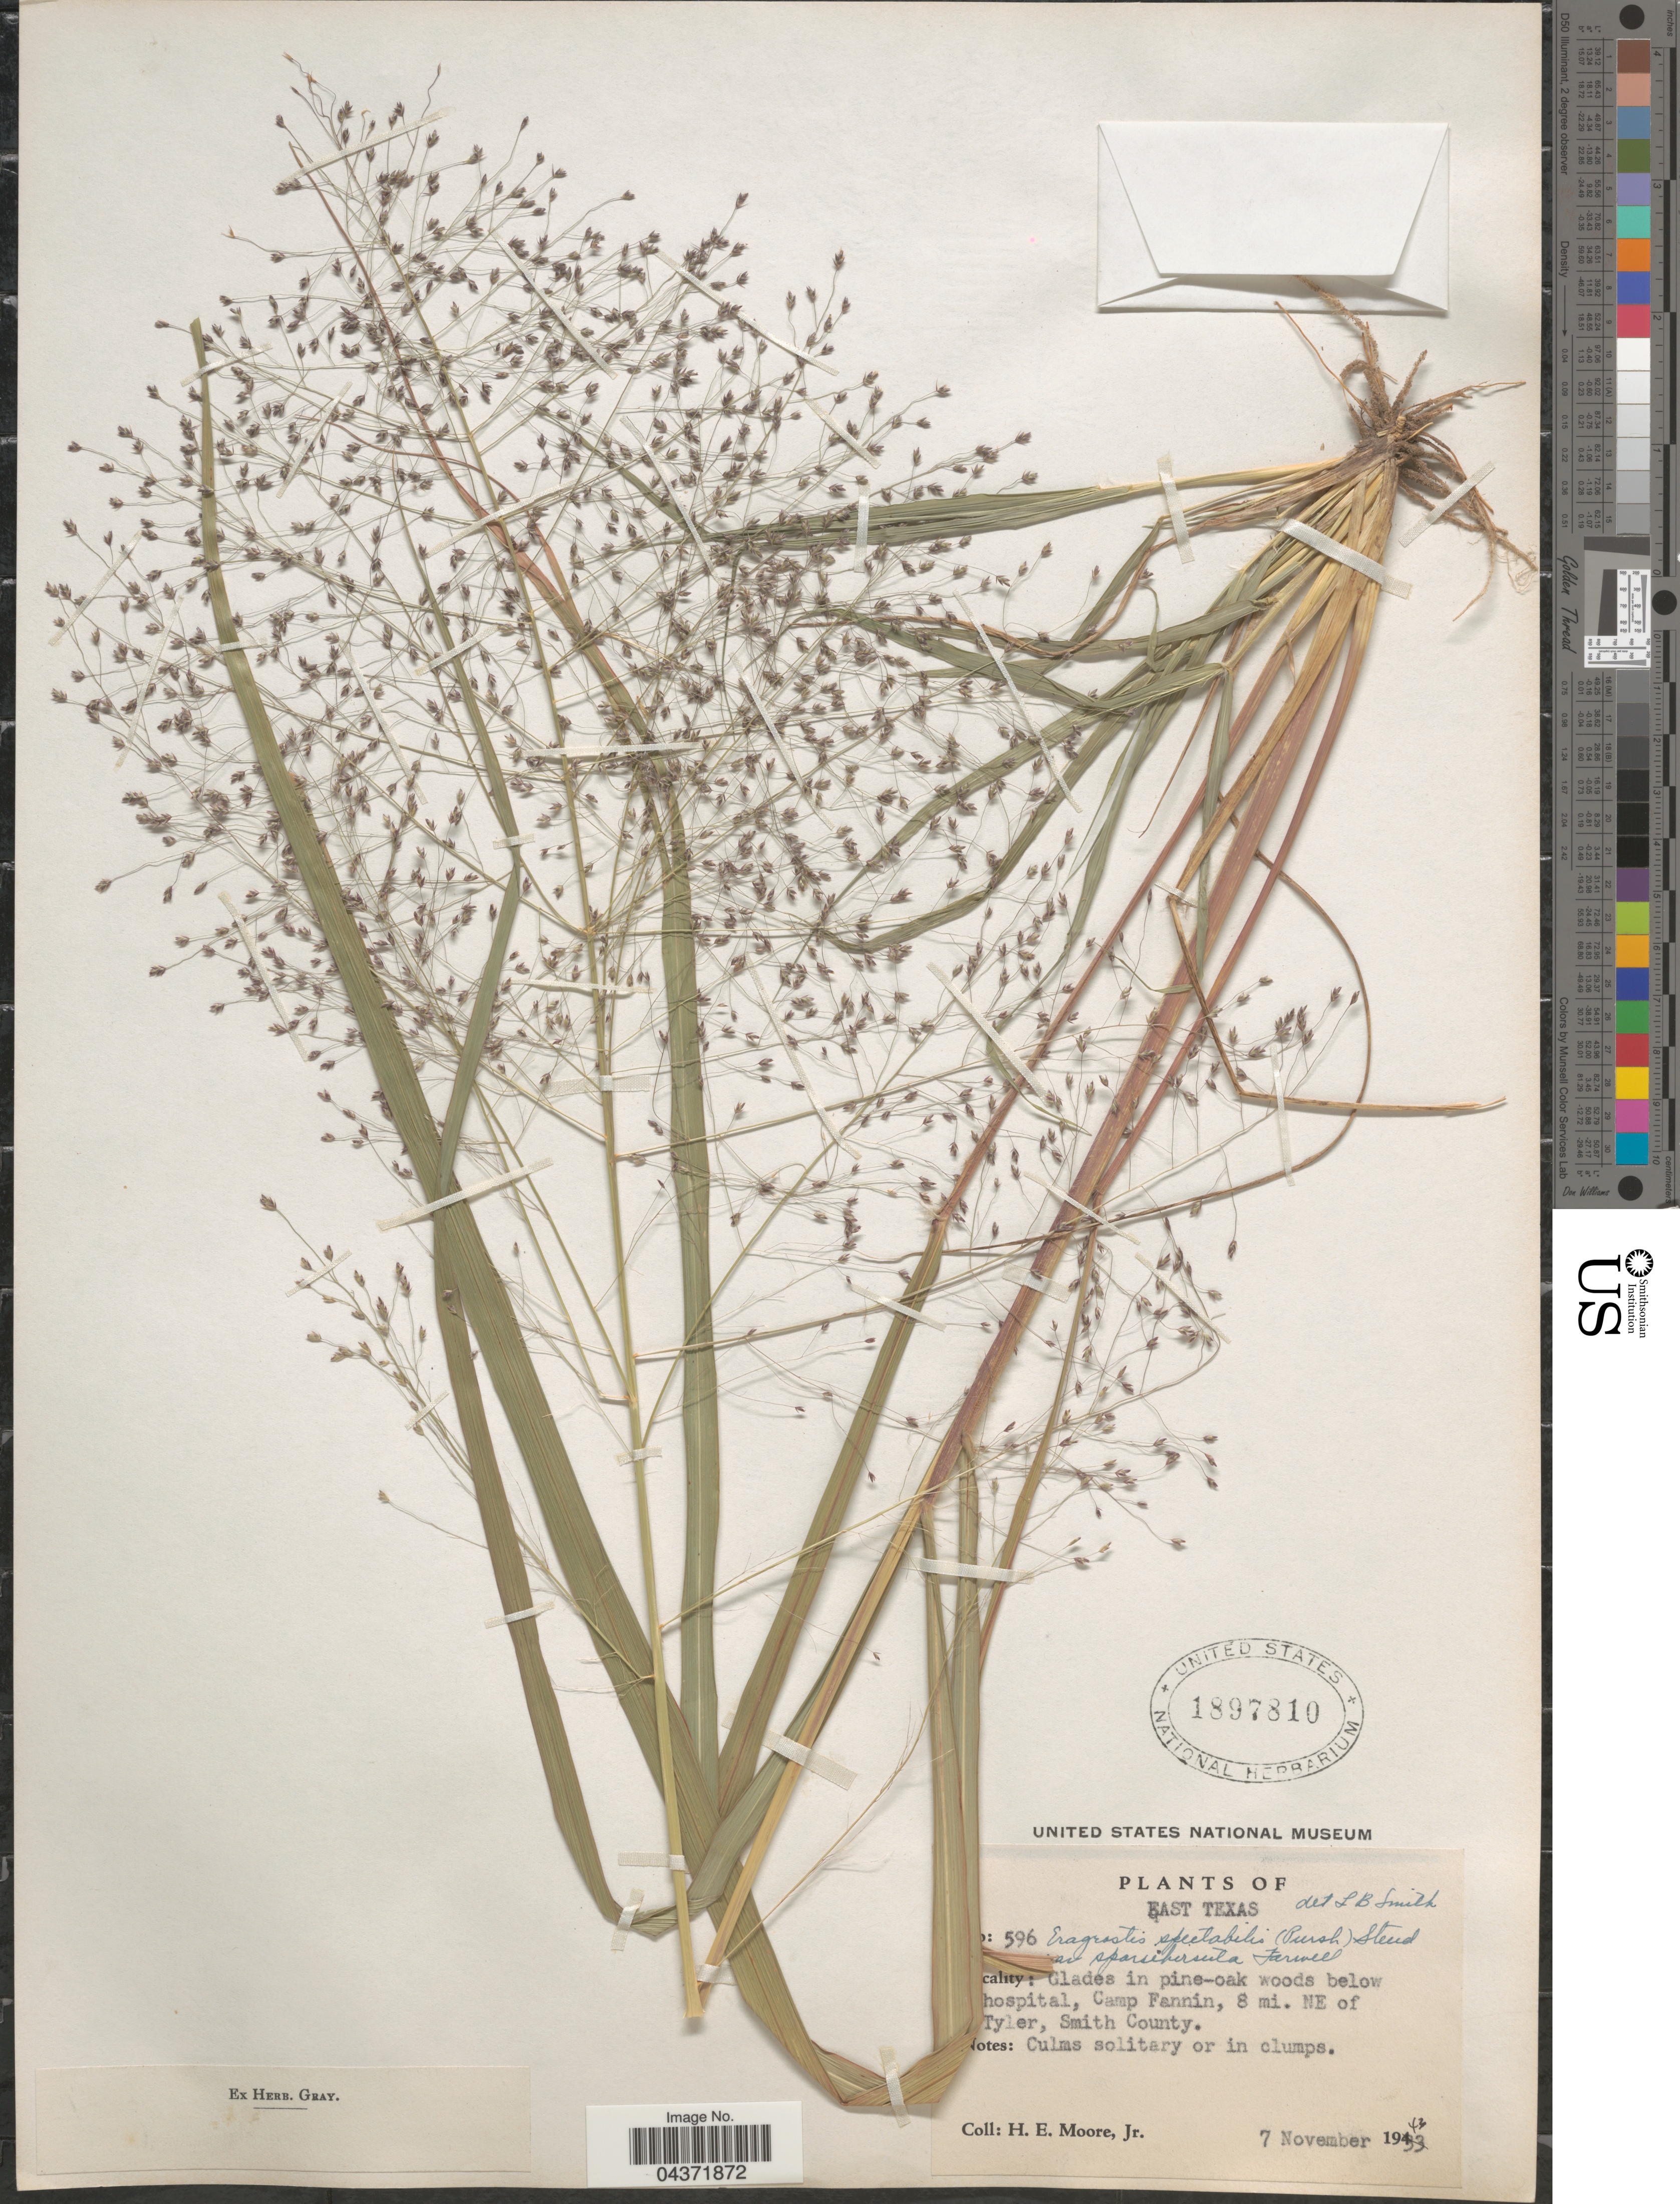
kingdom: Plantae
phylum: Tracheophyta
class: Liliopsida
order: Poales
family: Poaceae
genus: Eragrostis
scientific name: Eragrostis spectabilis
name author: (Pursh) Steud.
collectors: H. Moore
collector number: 596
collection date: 1943-11-07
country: United States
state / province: Texas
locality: East Texas. Below hospital, Camp Fannin, 8 mi. NE of Tyler, Smith County.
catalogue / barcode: US 1897810